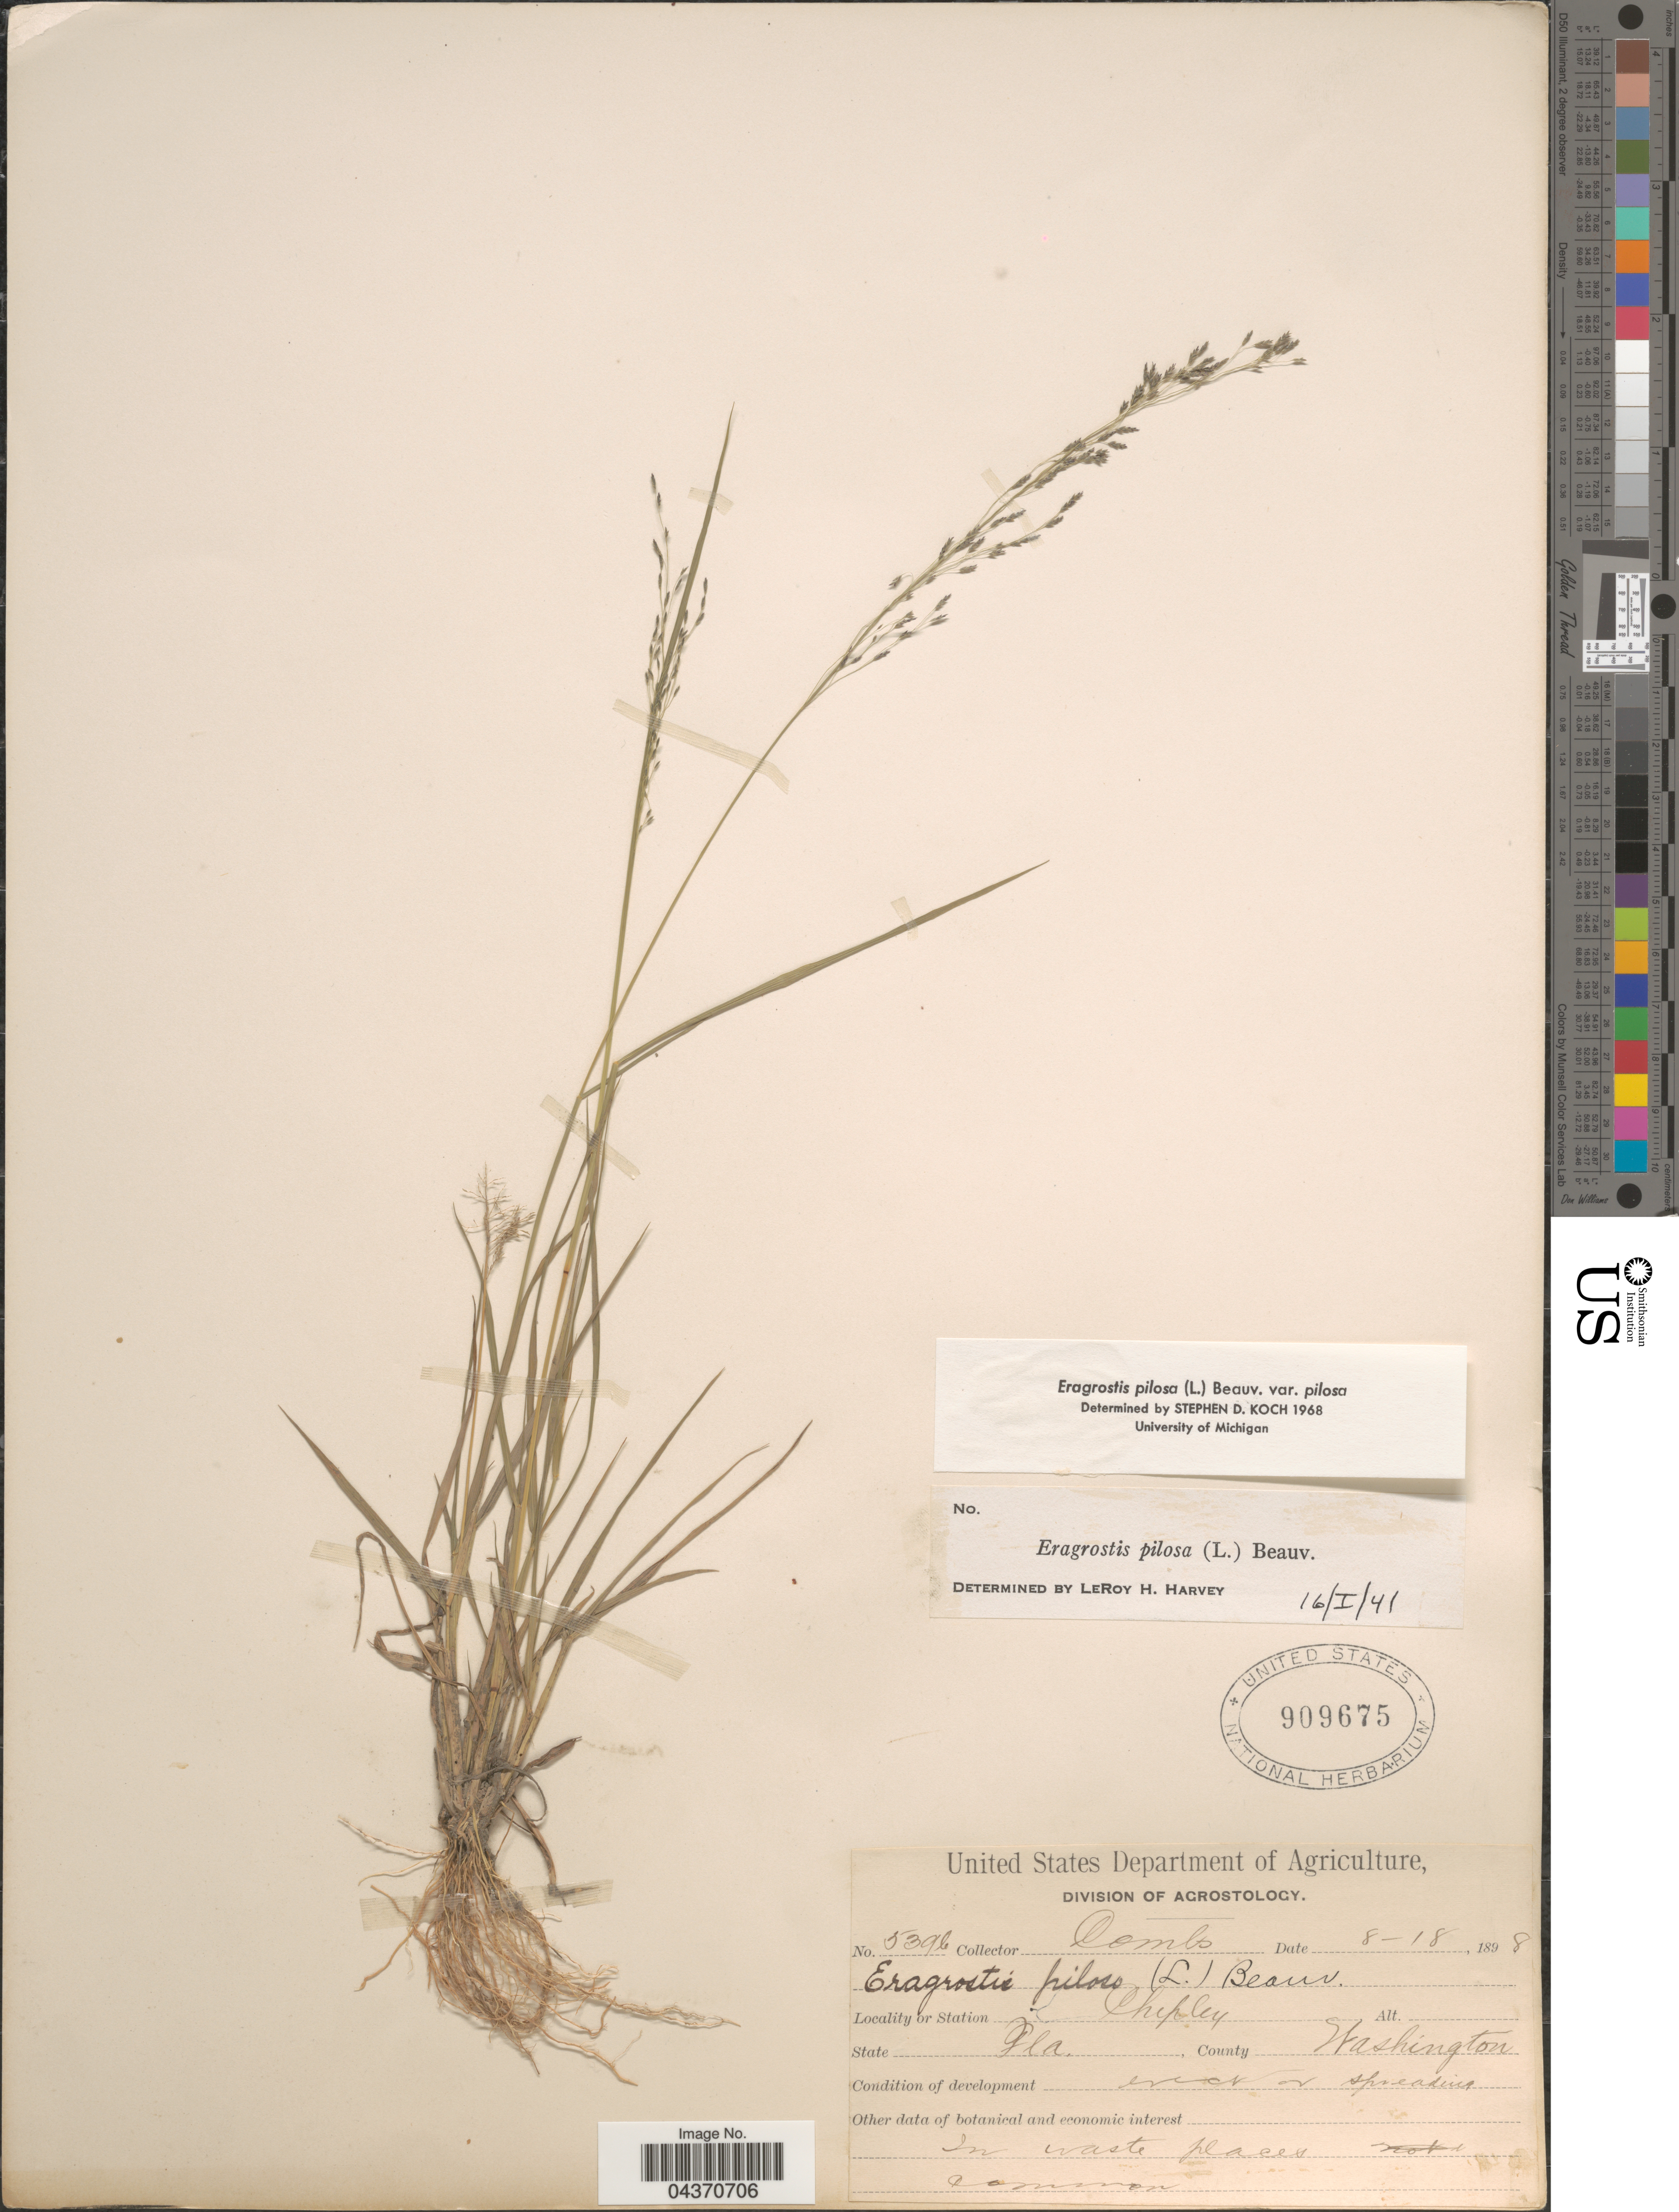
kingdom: Plantae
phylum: Tracheophyta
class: Liliopsida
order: Poales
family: Poaceae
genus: Eragrostis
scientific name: Eragrostis pilosa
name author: (L.) P. Beauv.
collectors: -. Combs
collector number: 539b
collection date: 1898-08-18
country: United States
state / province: Florida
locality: Station Chipley. County Washington.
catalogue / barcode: US 909675